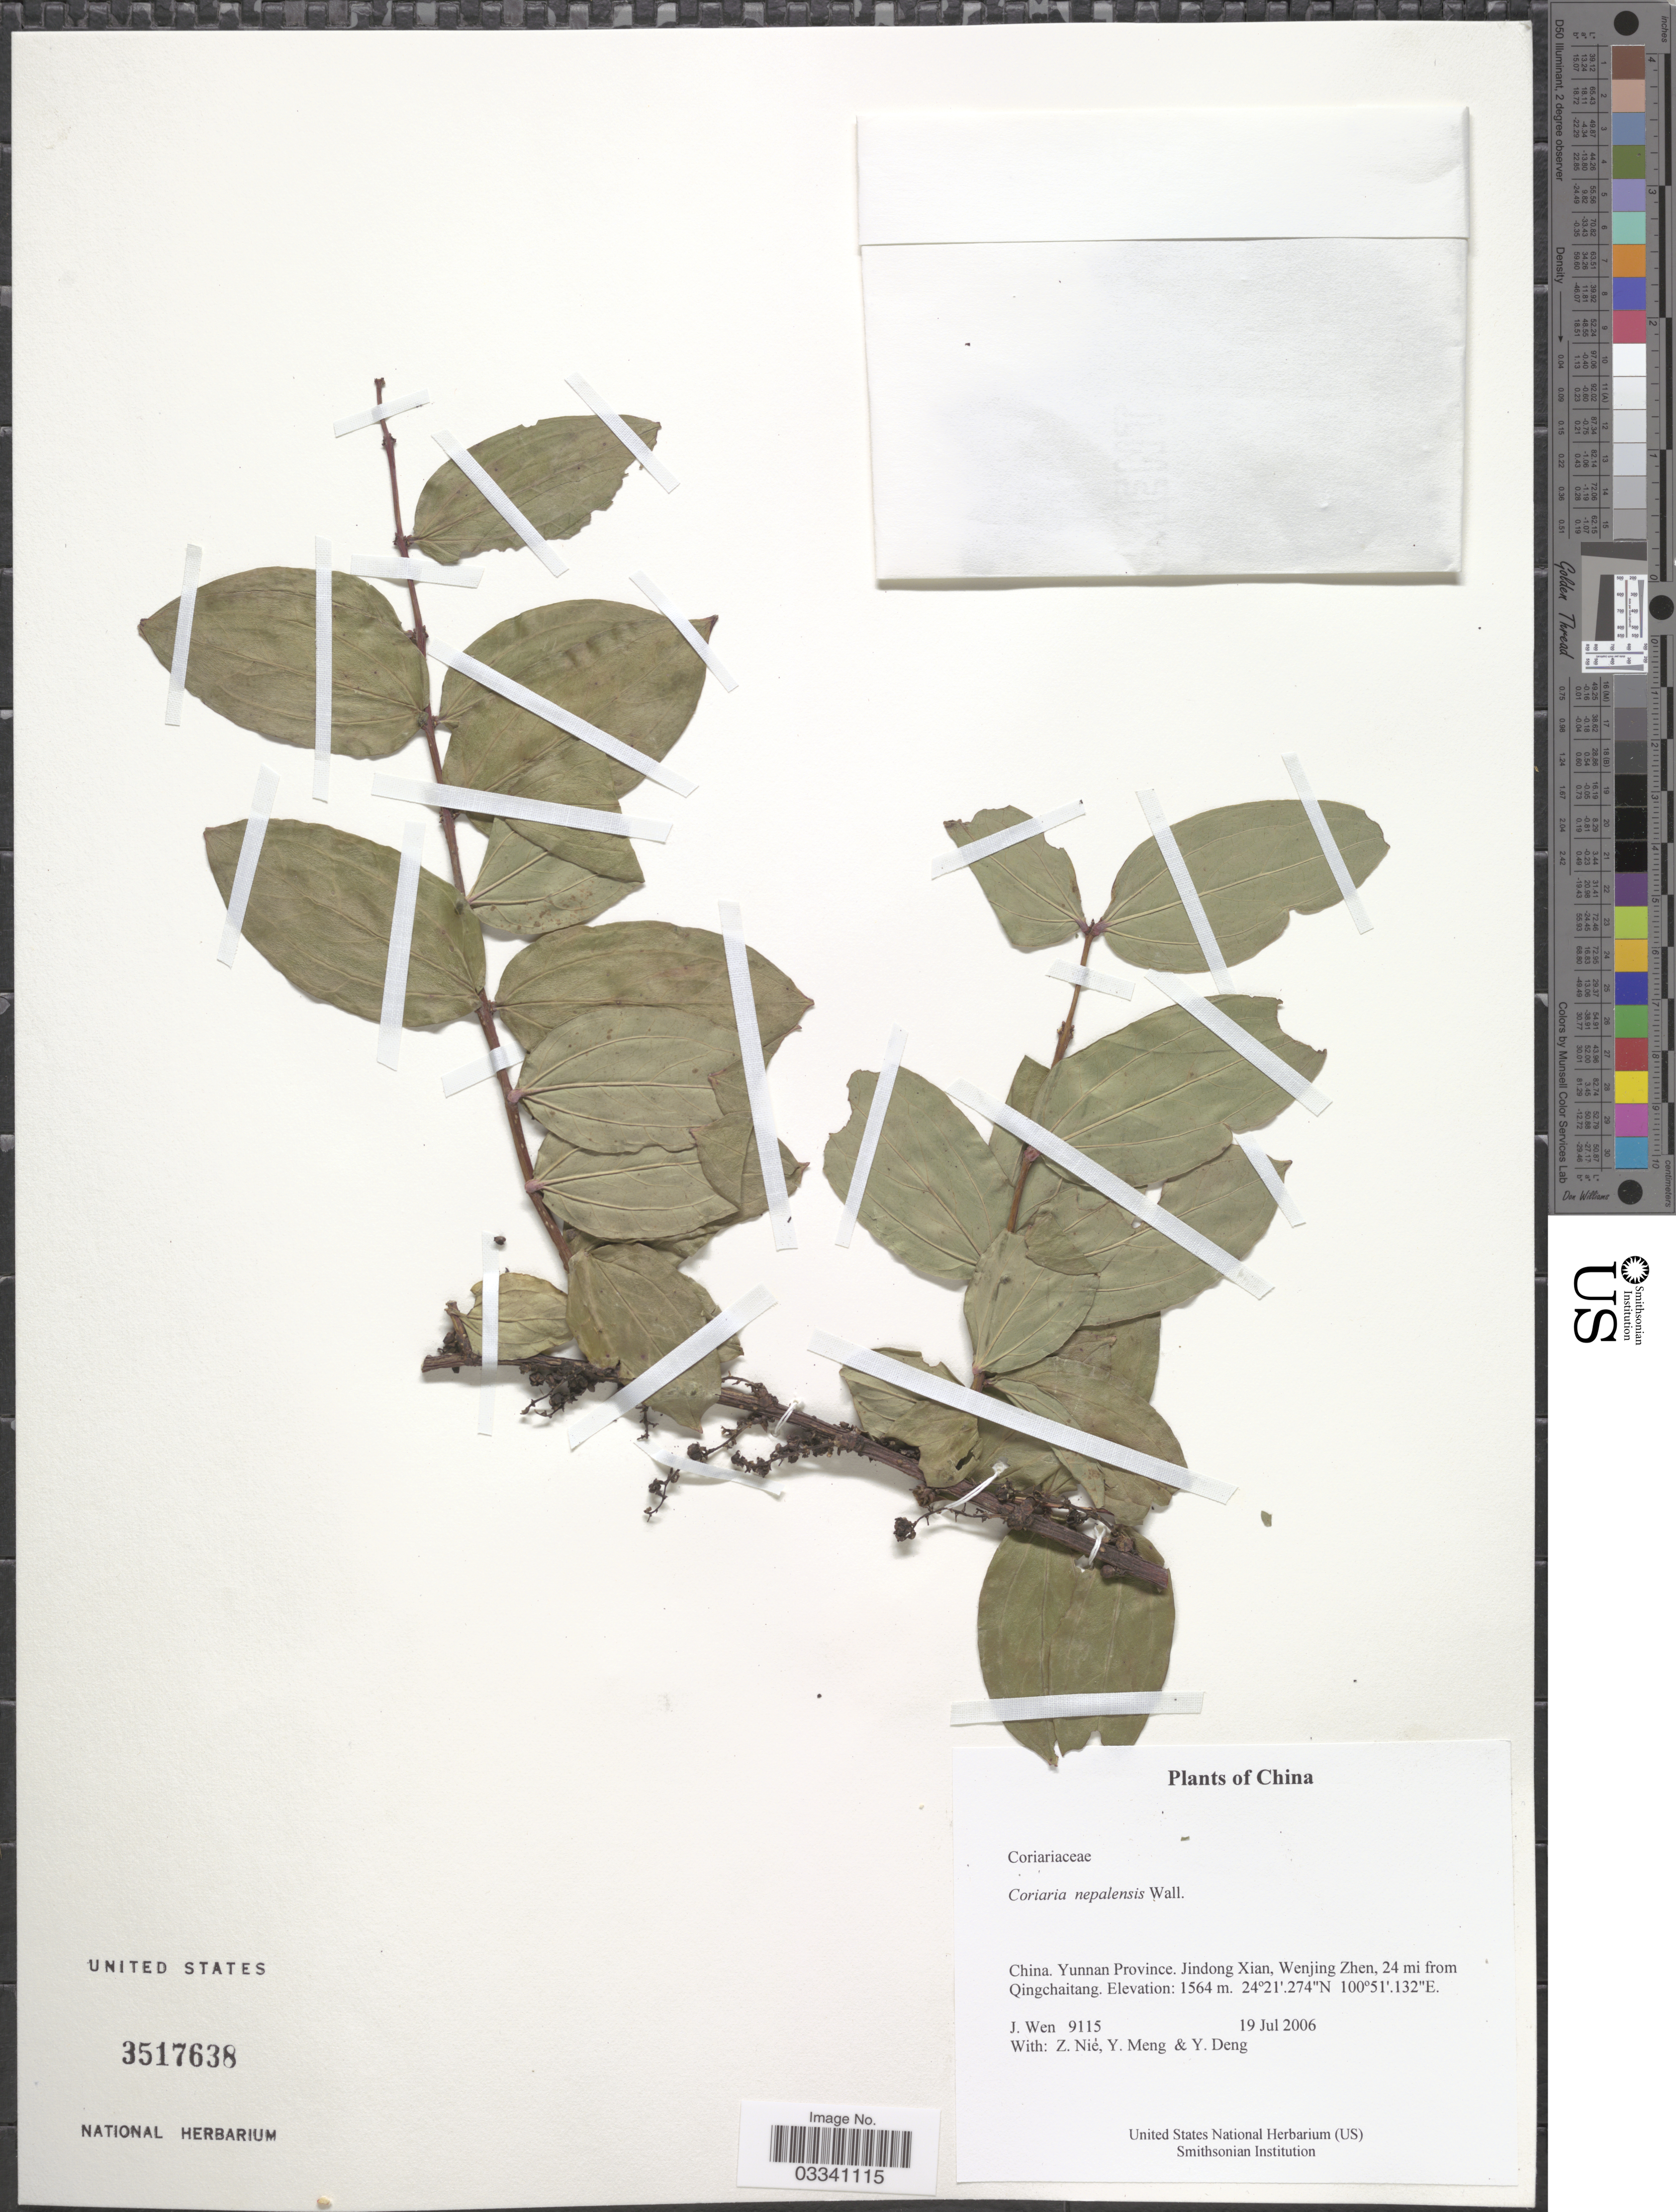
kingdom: Plantae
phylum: Tracheophyta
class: Magnoliopsida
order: Cucurbitales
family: Coriariaceae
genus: Coriaria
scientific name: Coriaria nepalensis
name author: Wall.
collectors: J. Wen, Z. Nie, Y. Meng & Y. Deng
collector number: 9115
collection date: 2006-07-19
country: China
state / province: Yunnan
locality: Jindong Xian, Wenjing Zhen, 24 mi from Qingchaitang.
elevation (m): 1564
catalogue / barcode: US 3517638